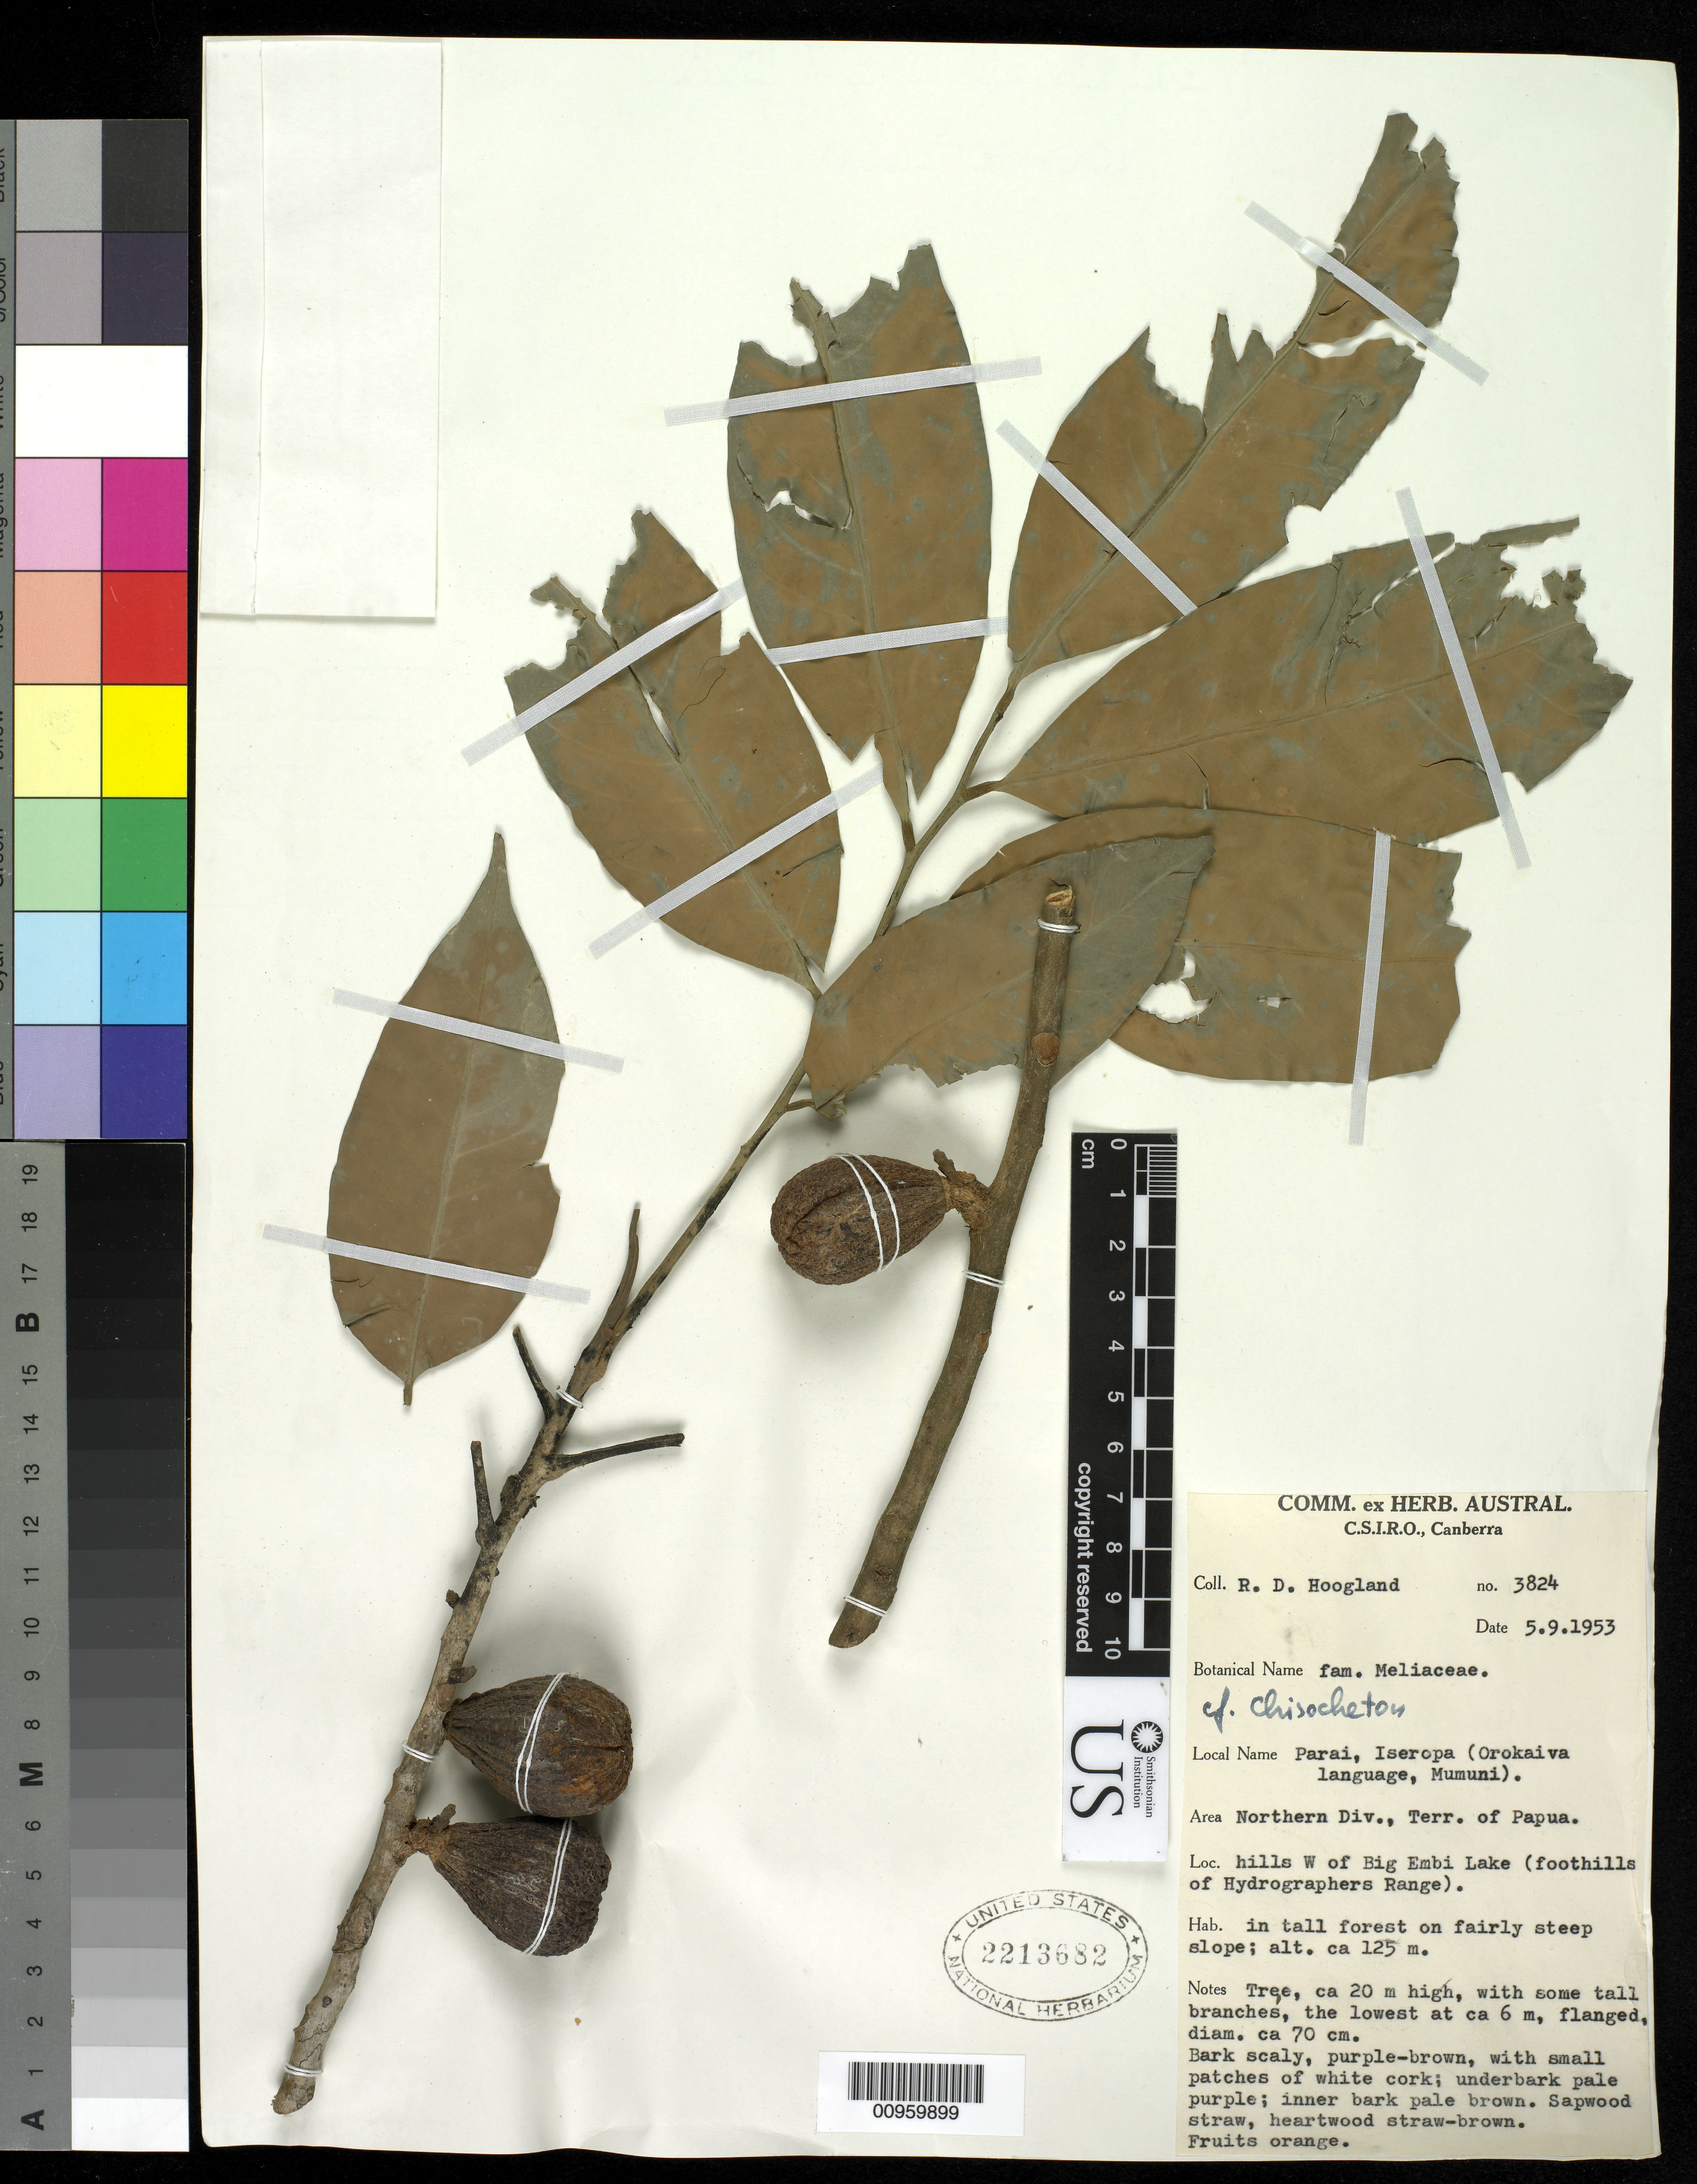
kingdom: Plantae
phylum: Tracheophyta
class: Magnoliopsida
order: Sapindales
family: Meliaceae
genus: Chisocheton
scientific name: Chisocheton sp.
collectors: R. D. Hoogland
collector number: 3824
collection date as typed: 09 May 1953 or 05 Sep 1953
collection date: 1953-05-09 or 1953-09-05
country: Papua New Guinea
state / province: Northern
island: New Guinea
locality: Hills W of Big Embi Lake (foothills of Hydrographers Range), in tall forest on fairly steep slope.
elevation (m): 125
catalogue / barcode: US 2213682